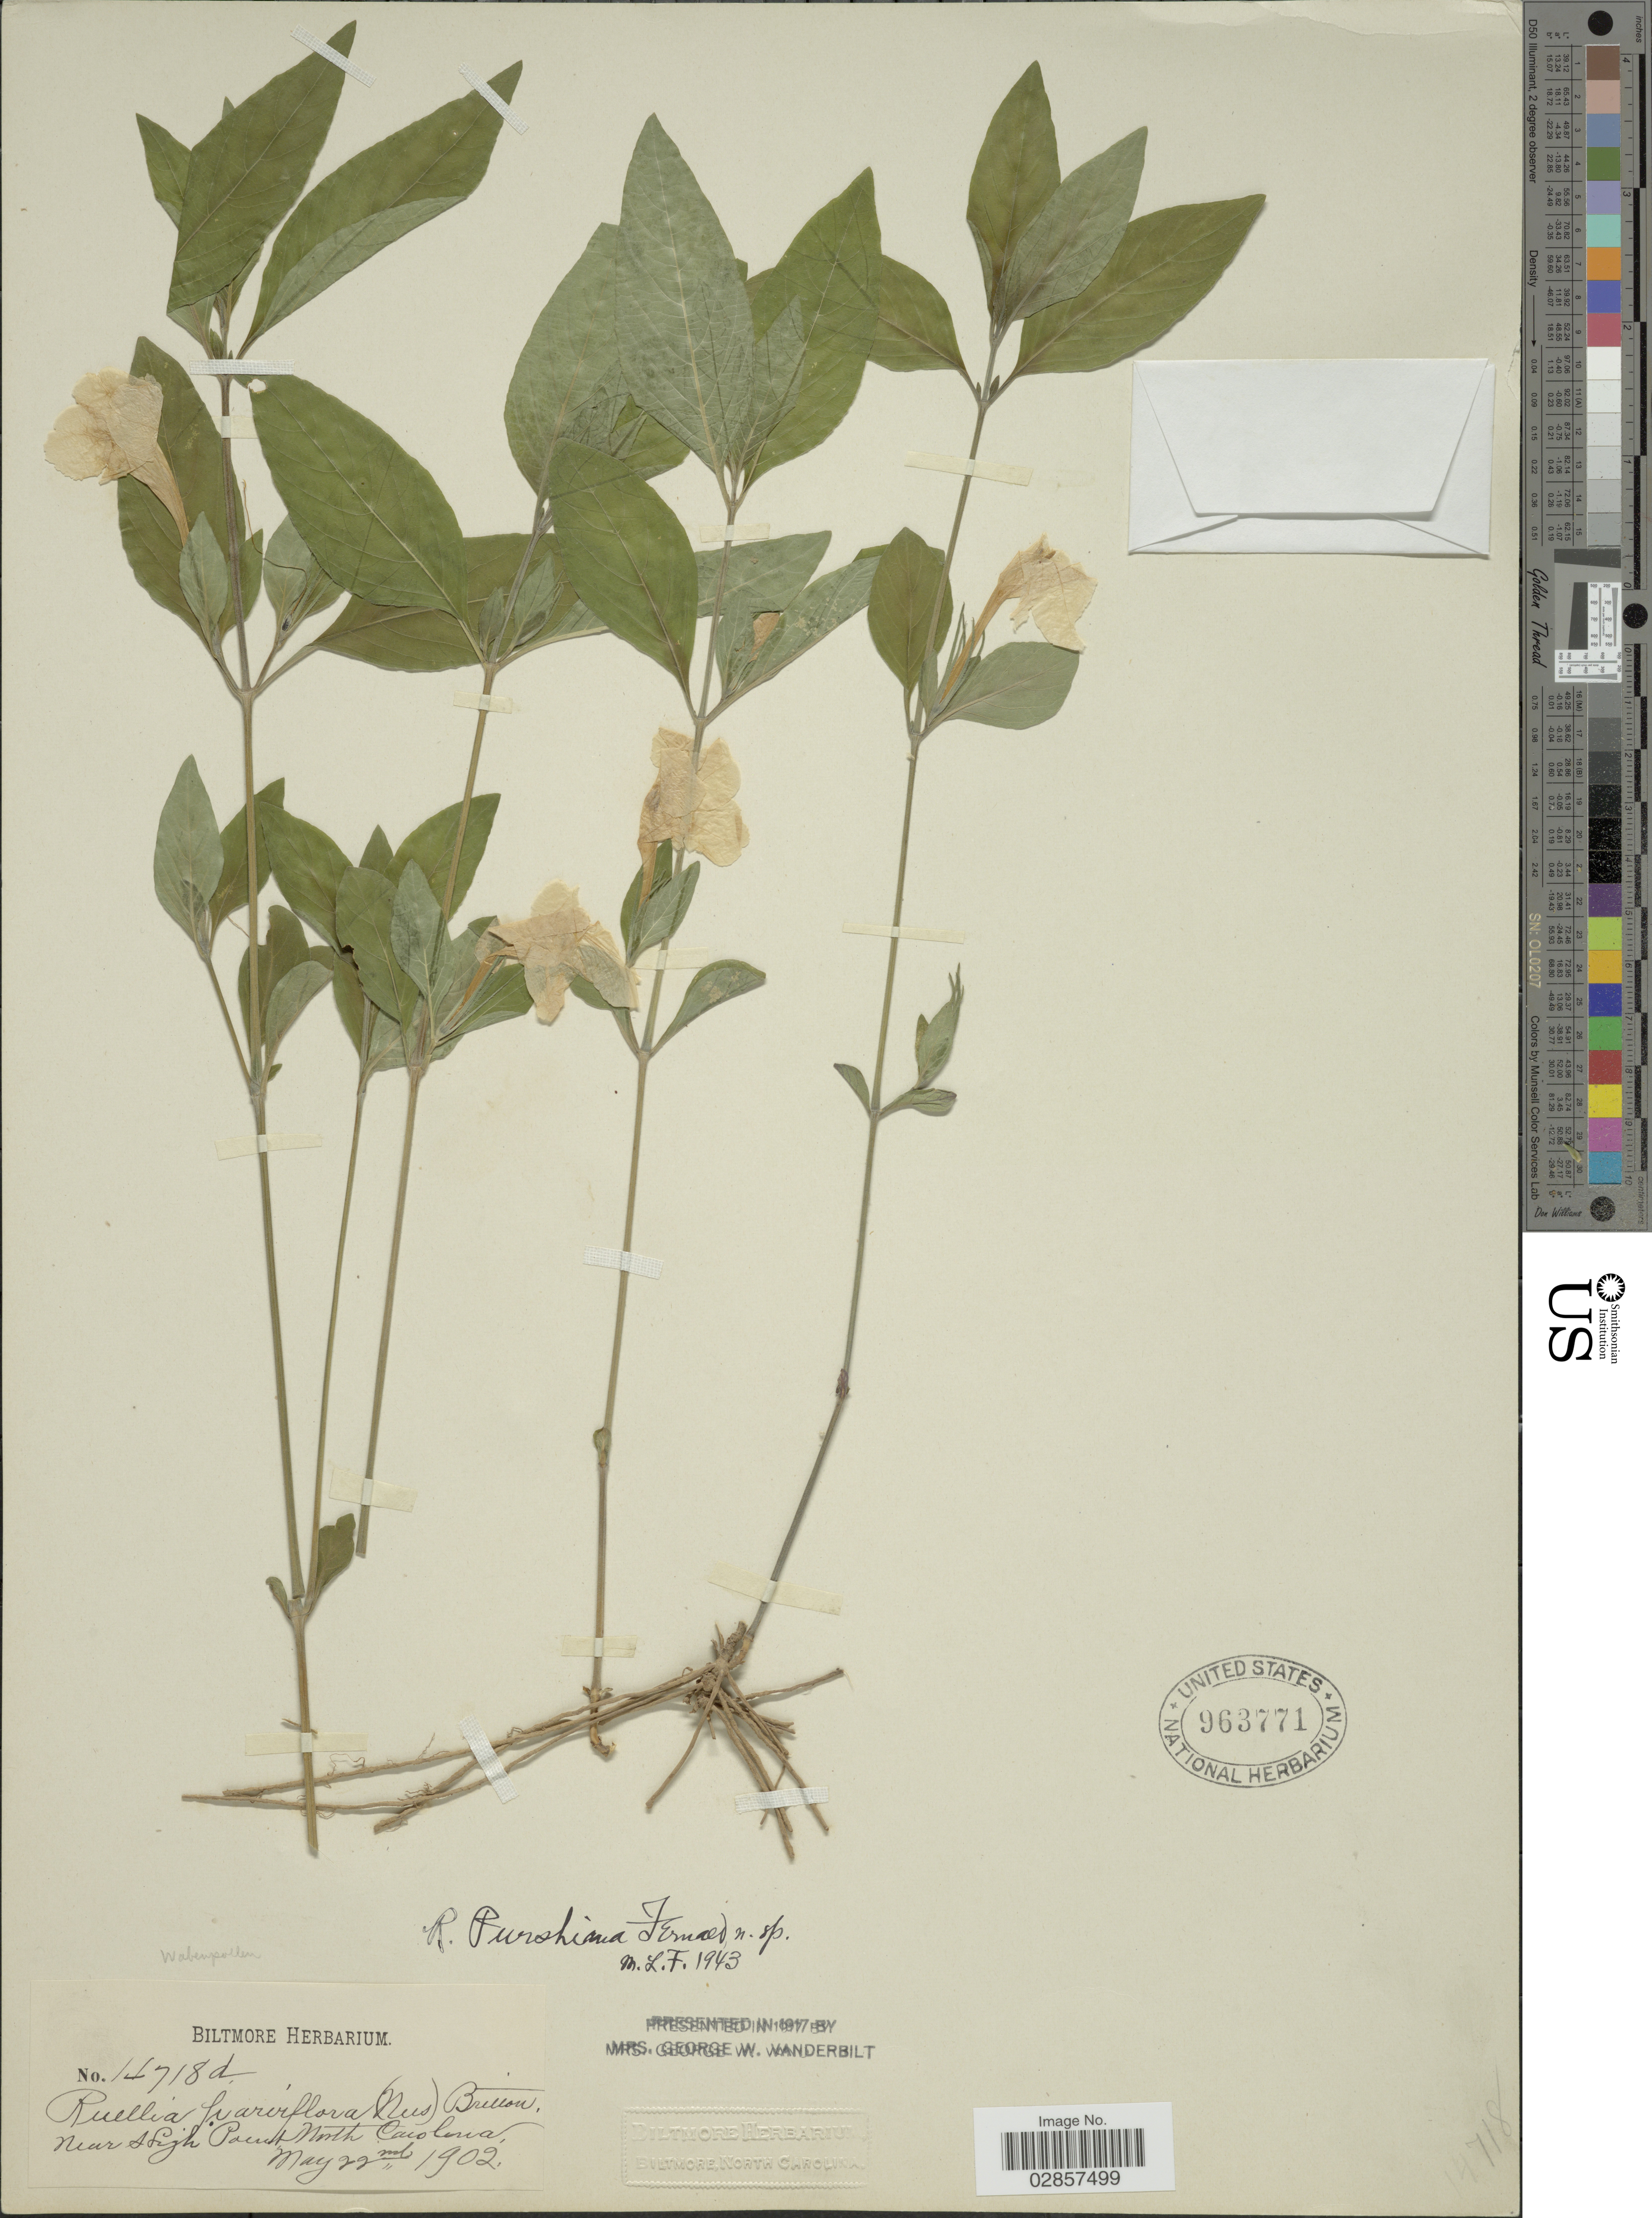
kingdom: Plantae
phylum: Tracheophyta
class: Magnoliopsida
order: Lamiales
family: Acanthaceae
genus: Ruellia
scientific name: Ruellia purshiana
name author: Fernald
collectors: ex herb. Biltmore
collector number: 14718d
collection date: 1902-05-22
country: United States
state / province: North Carolina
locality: Near High Point.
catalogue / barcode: US 963771